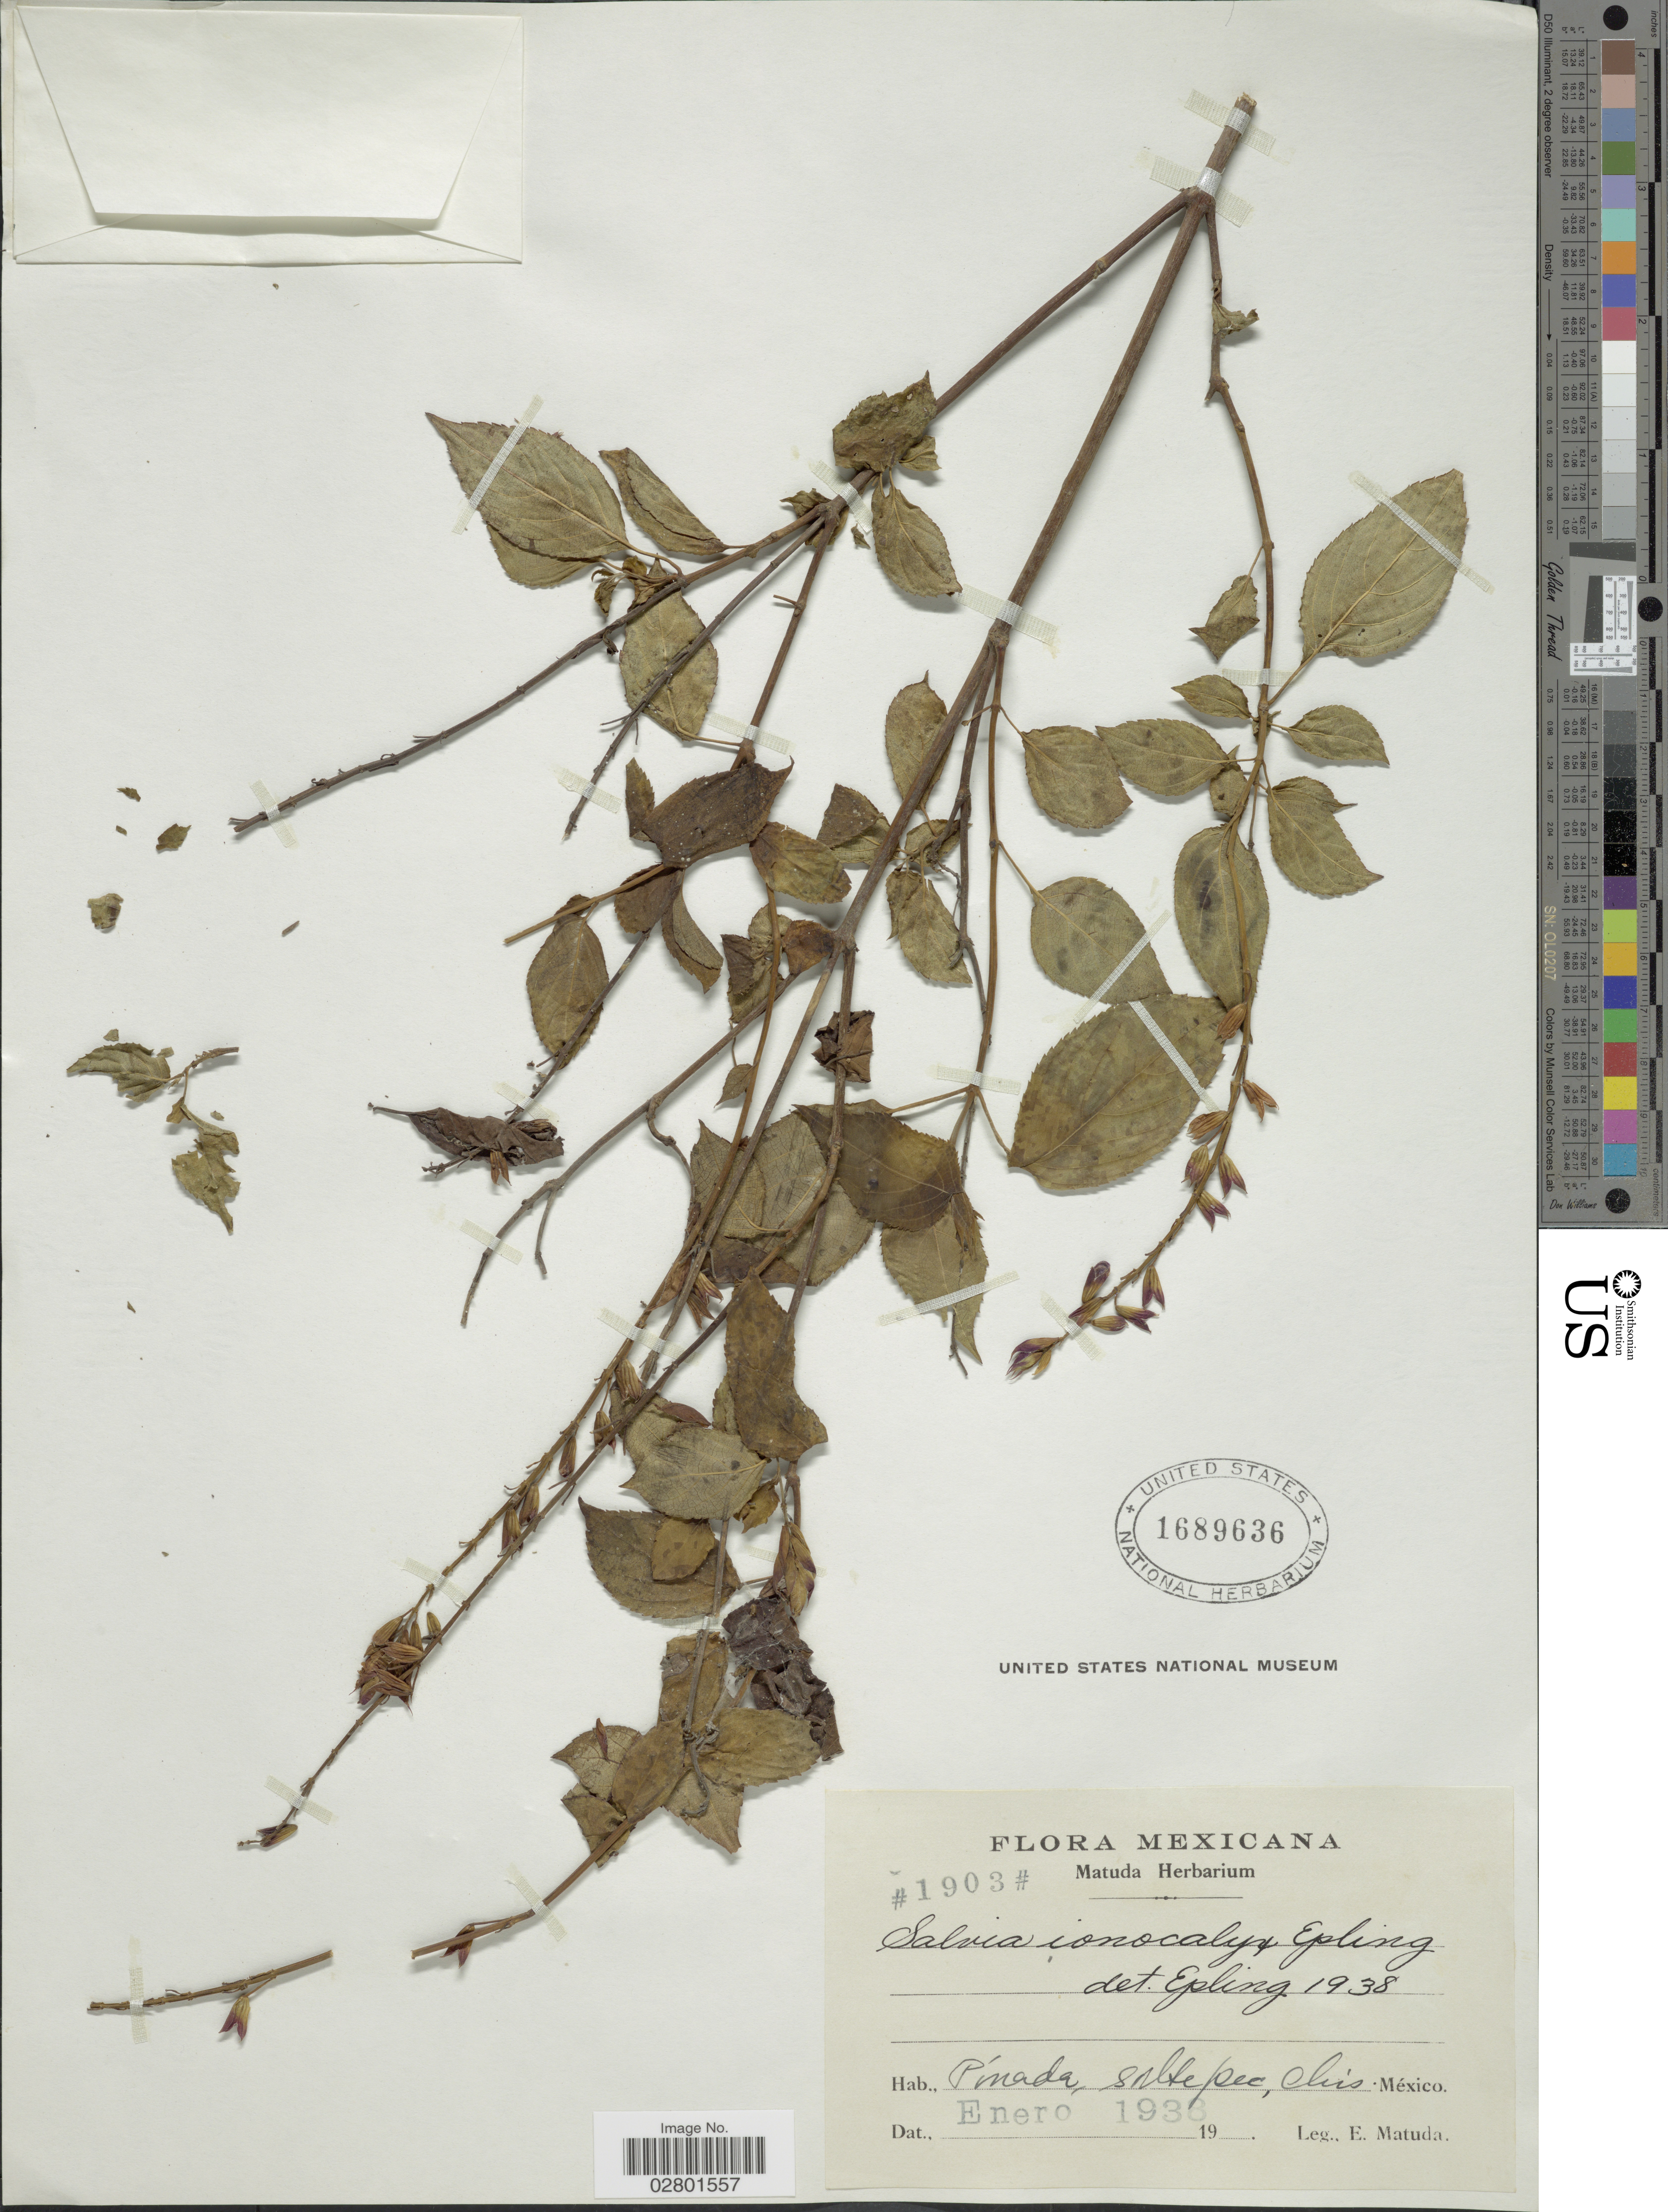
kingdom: Plantae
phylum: Tracheophyta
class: Magnoliopsida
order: Lamiales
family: Lamiaceae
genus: Salvia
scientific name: Salvia ionocalyx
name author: Epling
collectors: E. Matuda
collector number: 1903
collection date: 1938-01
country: Mexico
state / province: Chiapas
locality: Pinada, Siltepec.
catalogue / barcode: US 1689636